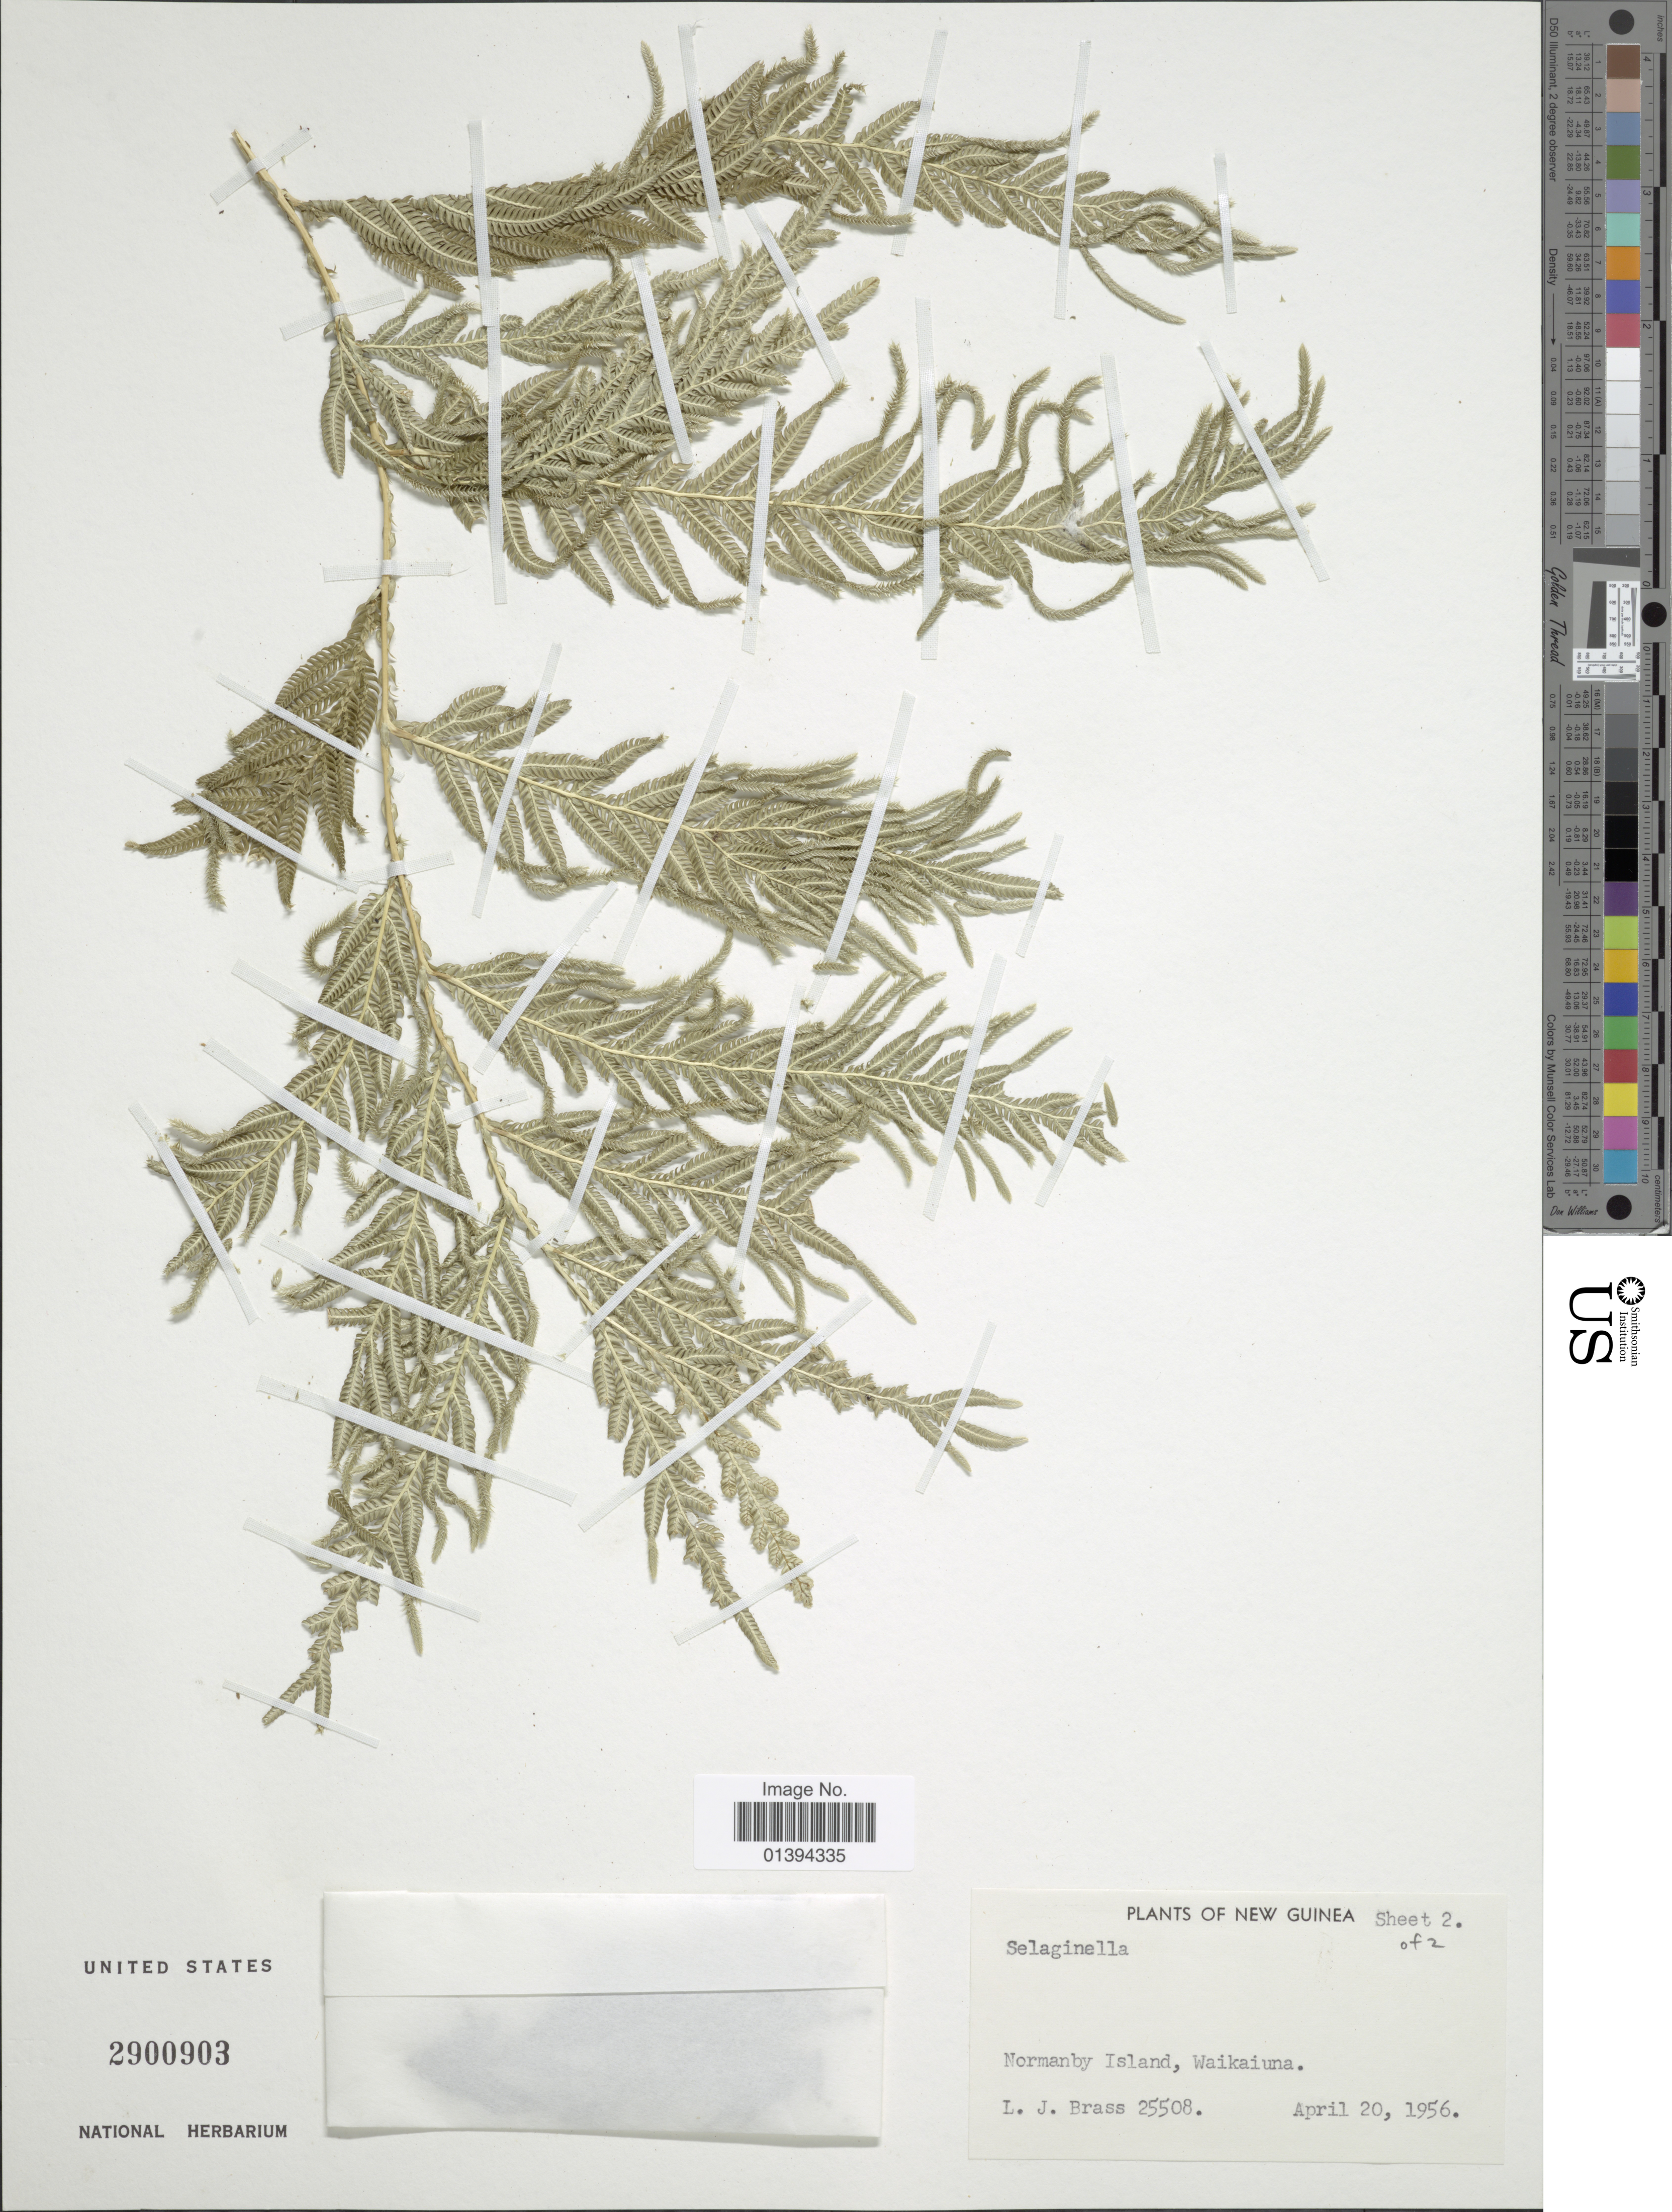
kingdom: Plantae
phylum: Tracheophyta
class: Lycopodiopsida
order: Selaginellales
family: Selaginellaceae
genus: Selaginella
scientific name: Selaginella sp.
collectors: L. J. Brass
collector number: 25508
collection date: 1956-04-20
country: Papua New Guinea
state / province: Milne Bay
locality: Normanby Island, Waikaiuna, New Guinea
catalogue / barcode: US 2900903